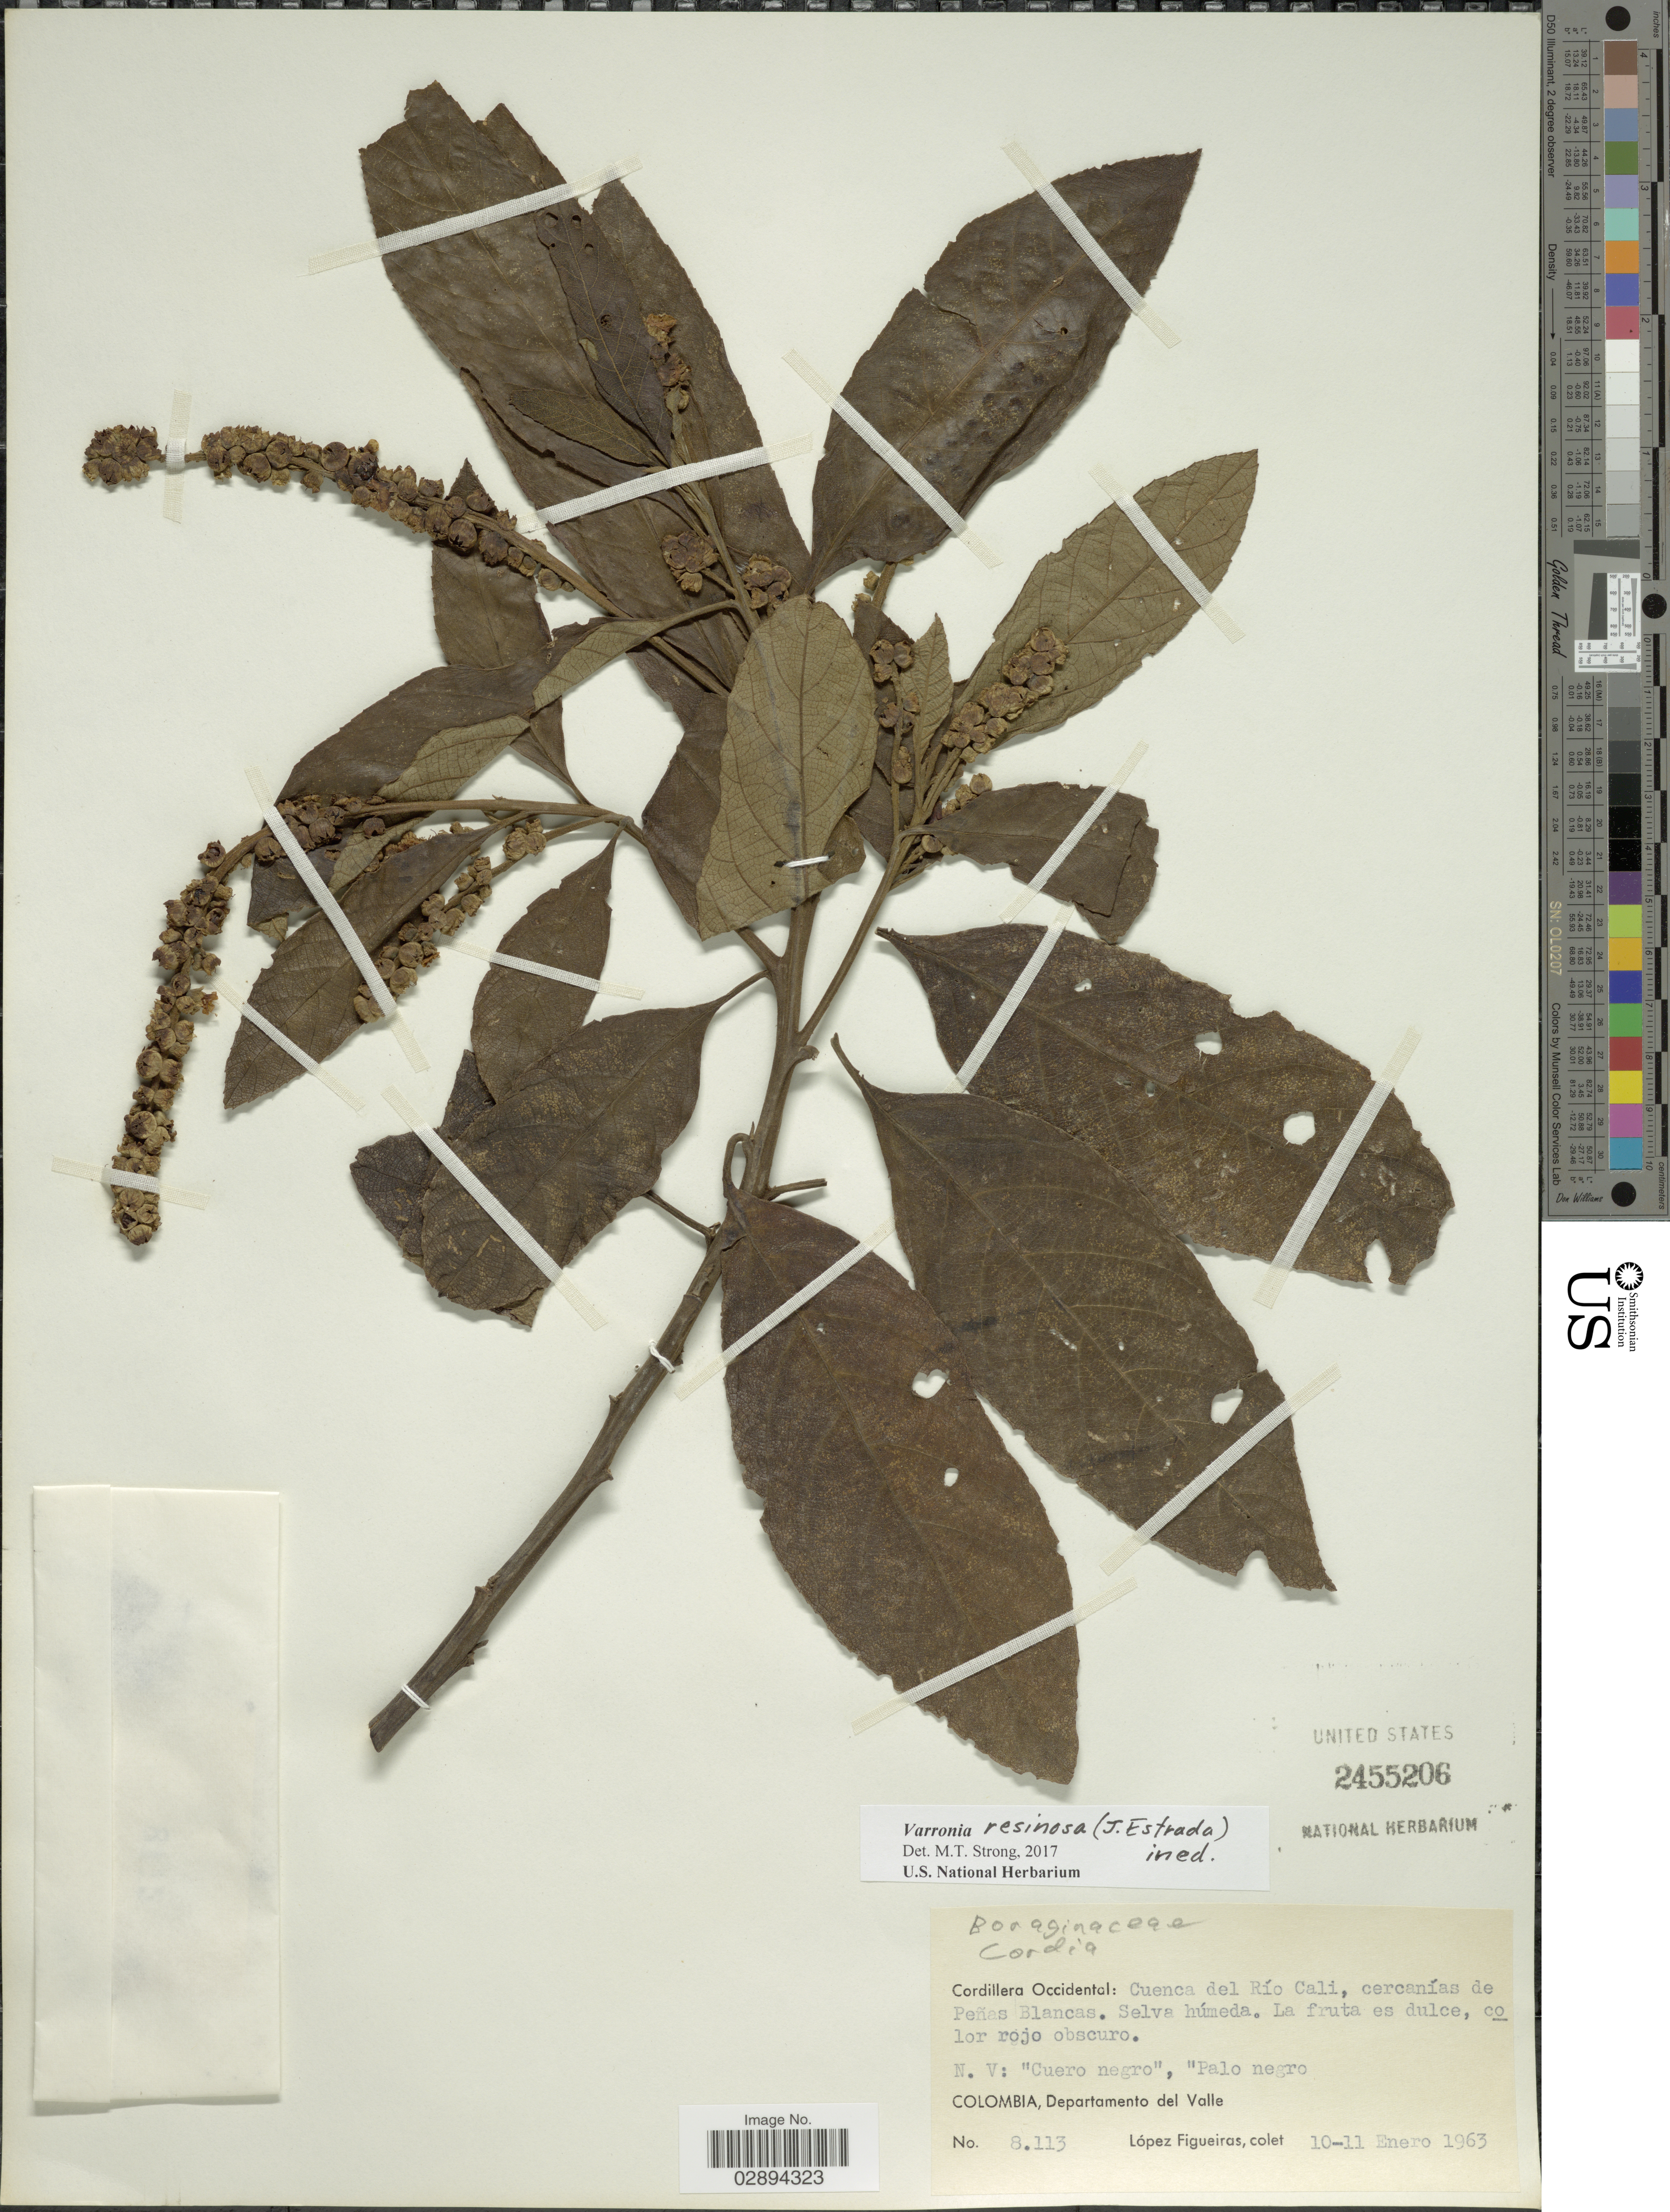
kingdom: Plantae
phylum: Tracheophyta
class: Magnoliopsida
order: Boraginales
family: Cordiaceae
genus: Varronia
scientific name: Varronia resinosa (J. Estrada) comb. nov. ined.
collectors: M. López Figueiras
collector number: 8113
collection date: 1963-01-10/1963-01-11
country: Colombia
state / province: Valle del Cauca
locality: Cordillera Occidental, Cuenca del Río Cali, cercanías de Peñas Blancas, Departamento del Valle.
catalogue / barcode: US 2455206